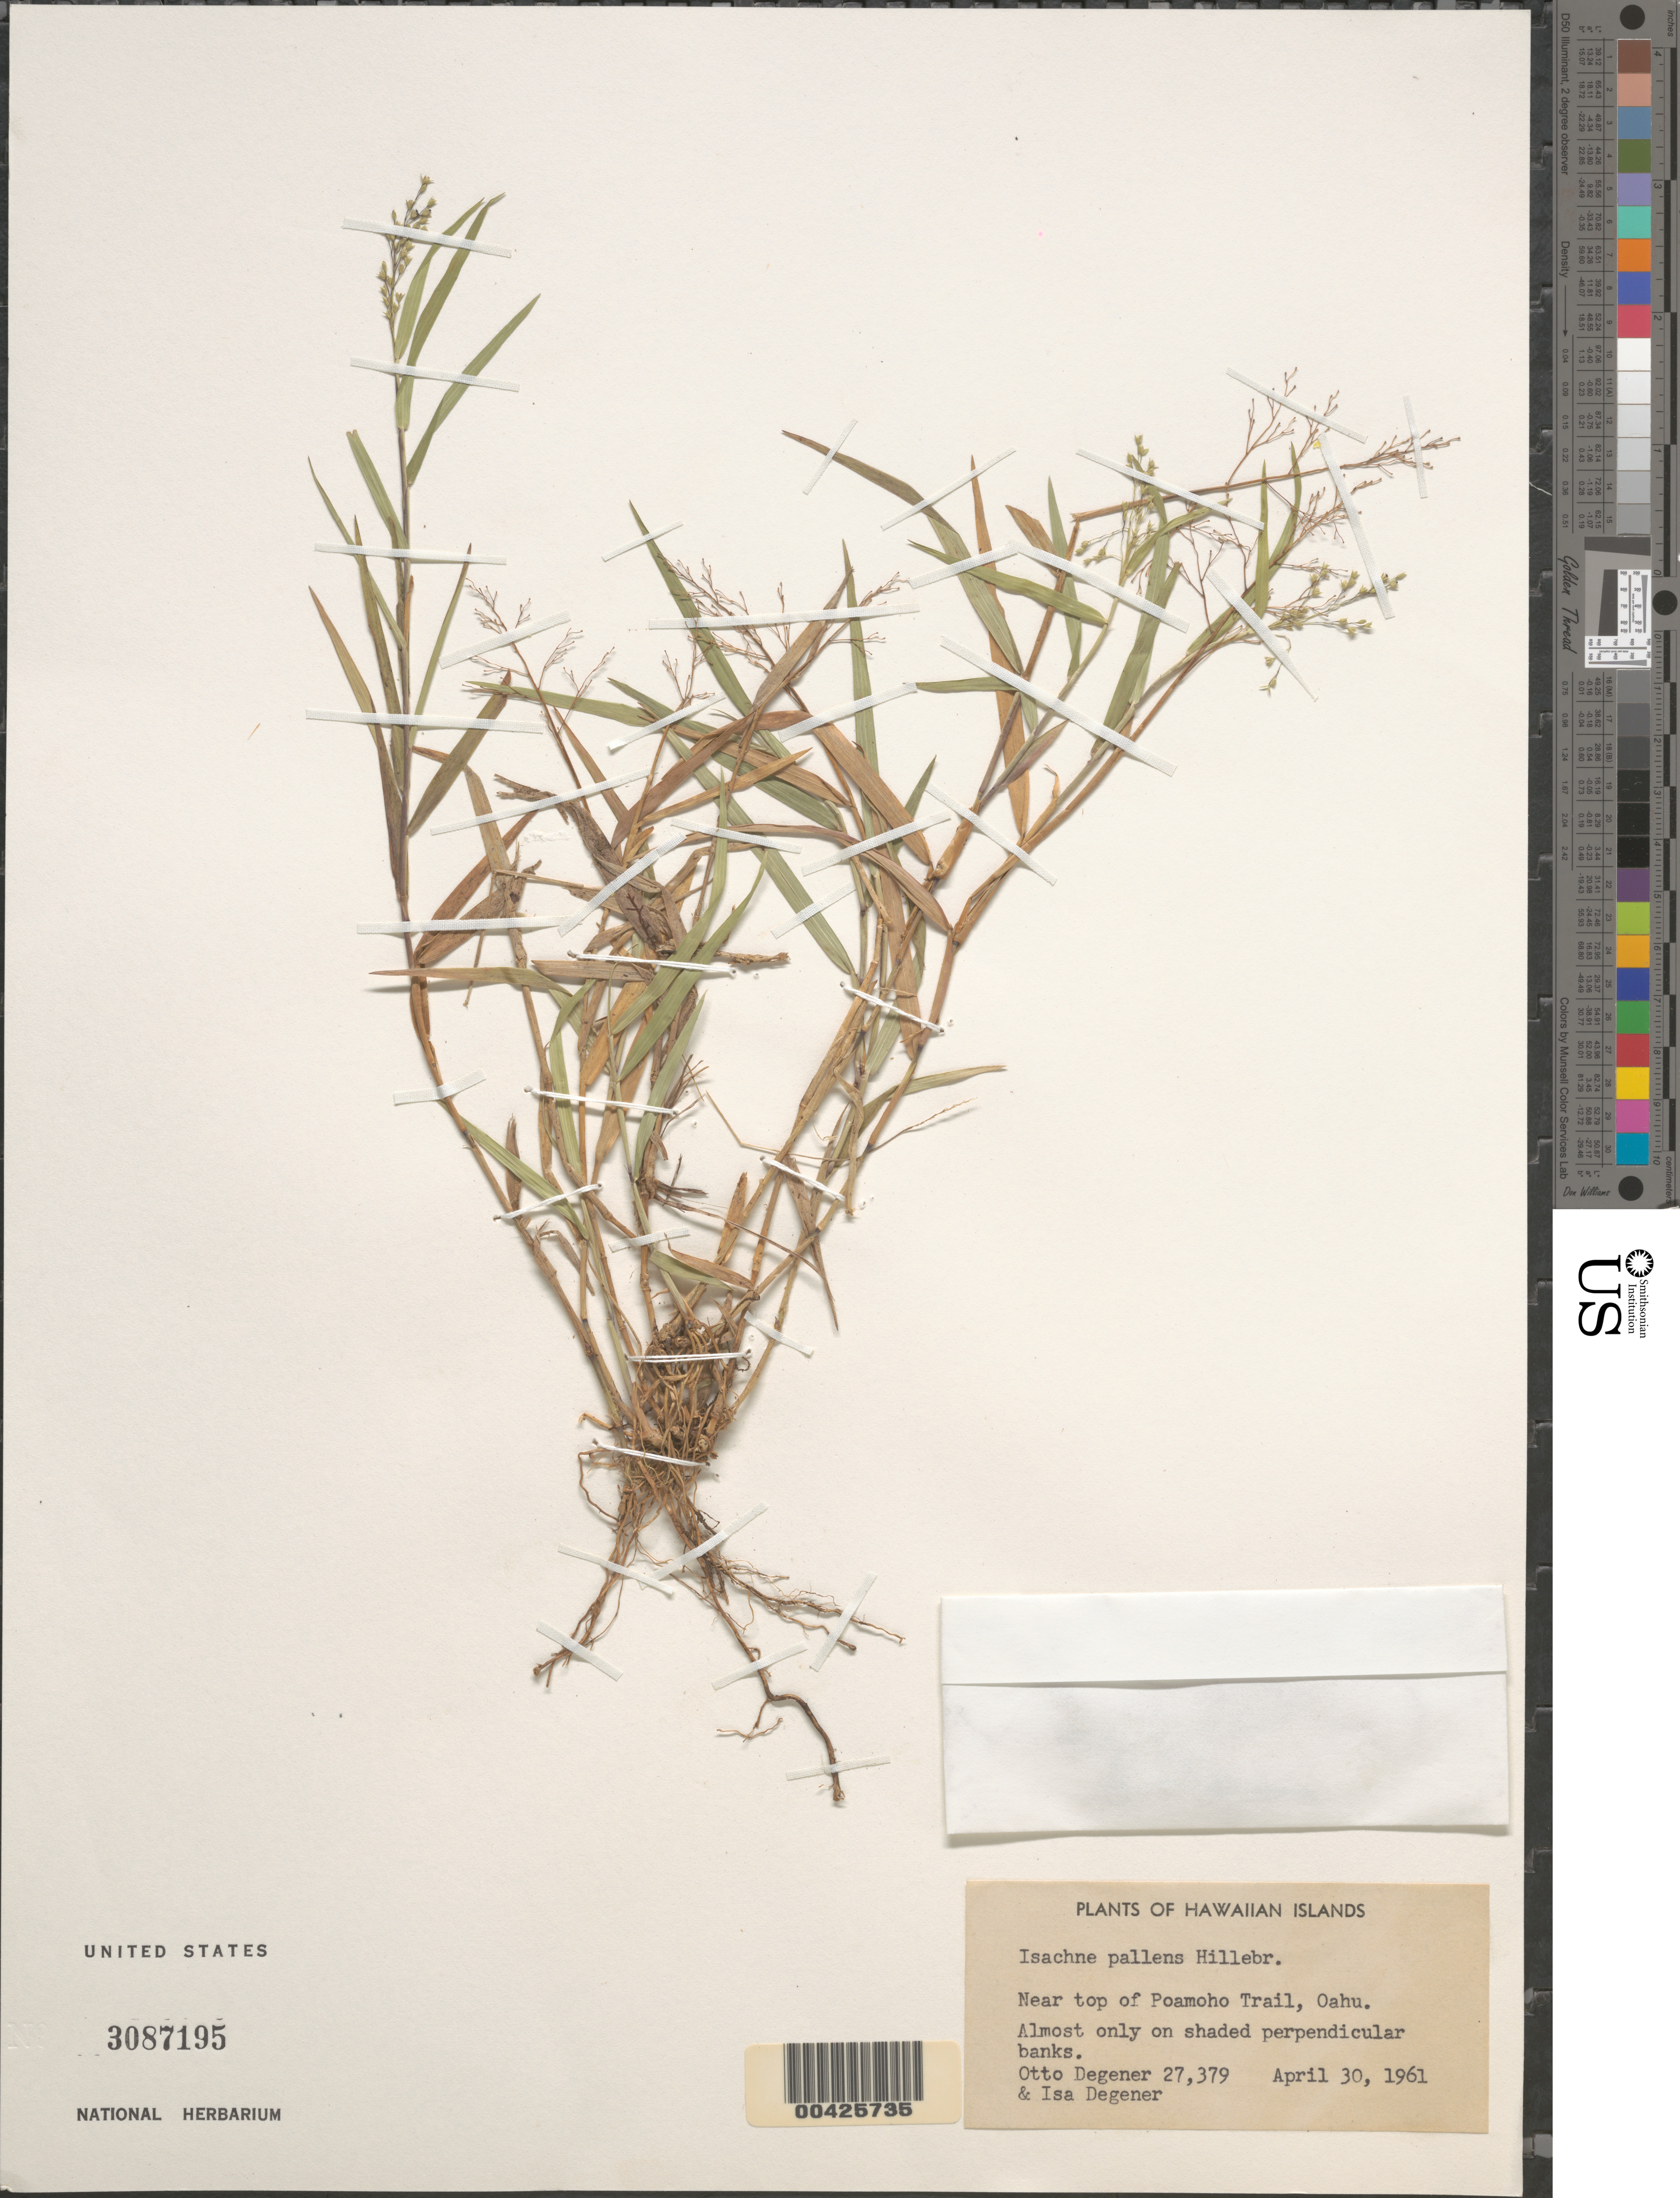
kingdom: Plantae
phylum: Tracheophyta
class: Liliopsida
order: Poales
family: Poaceae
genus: Isachne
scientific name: Isachne pallens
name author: Hillebr.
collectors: O. Degener & I. Degener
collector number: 27379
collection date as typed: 30 Apr 1961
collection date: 1961-04-30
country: United States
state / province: Hawaii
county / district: Honolulu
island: Oahu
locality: Near top of Poamoho Trail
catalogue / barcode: US 3087195